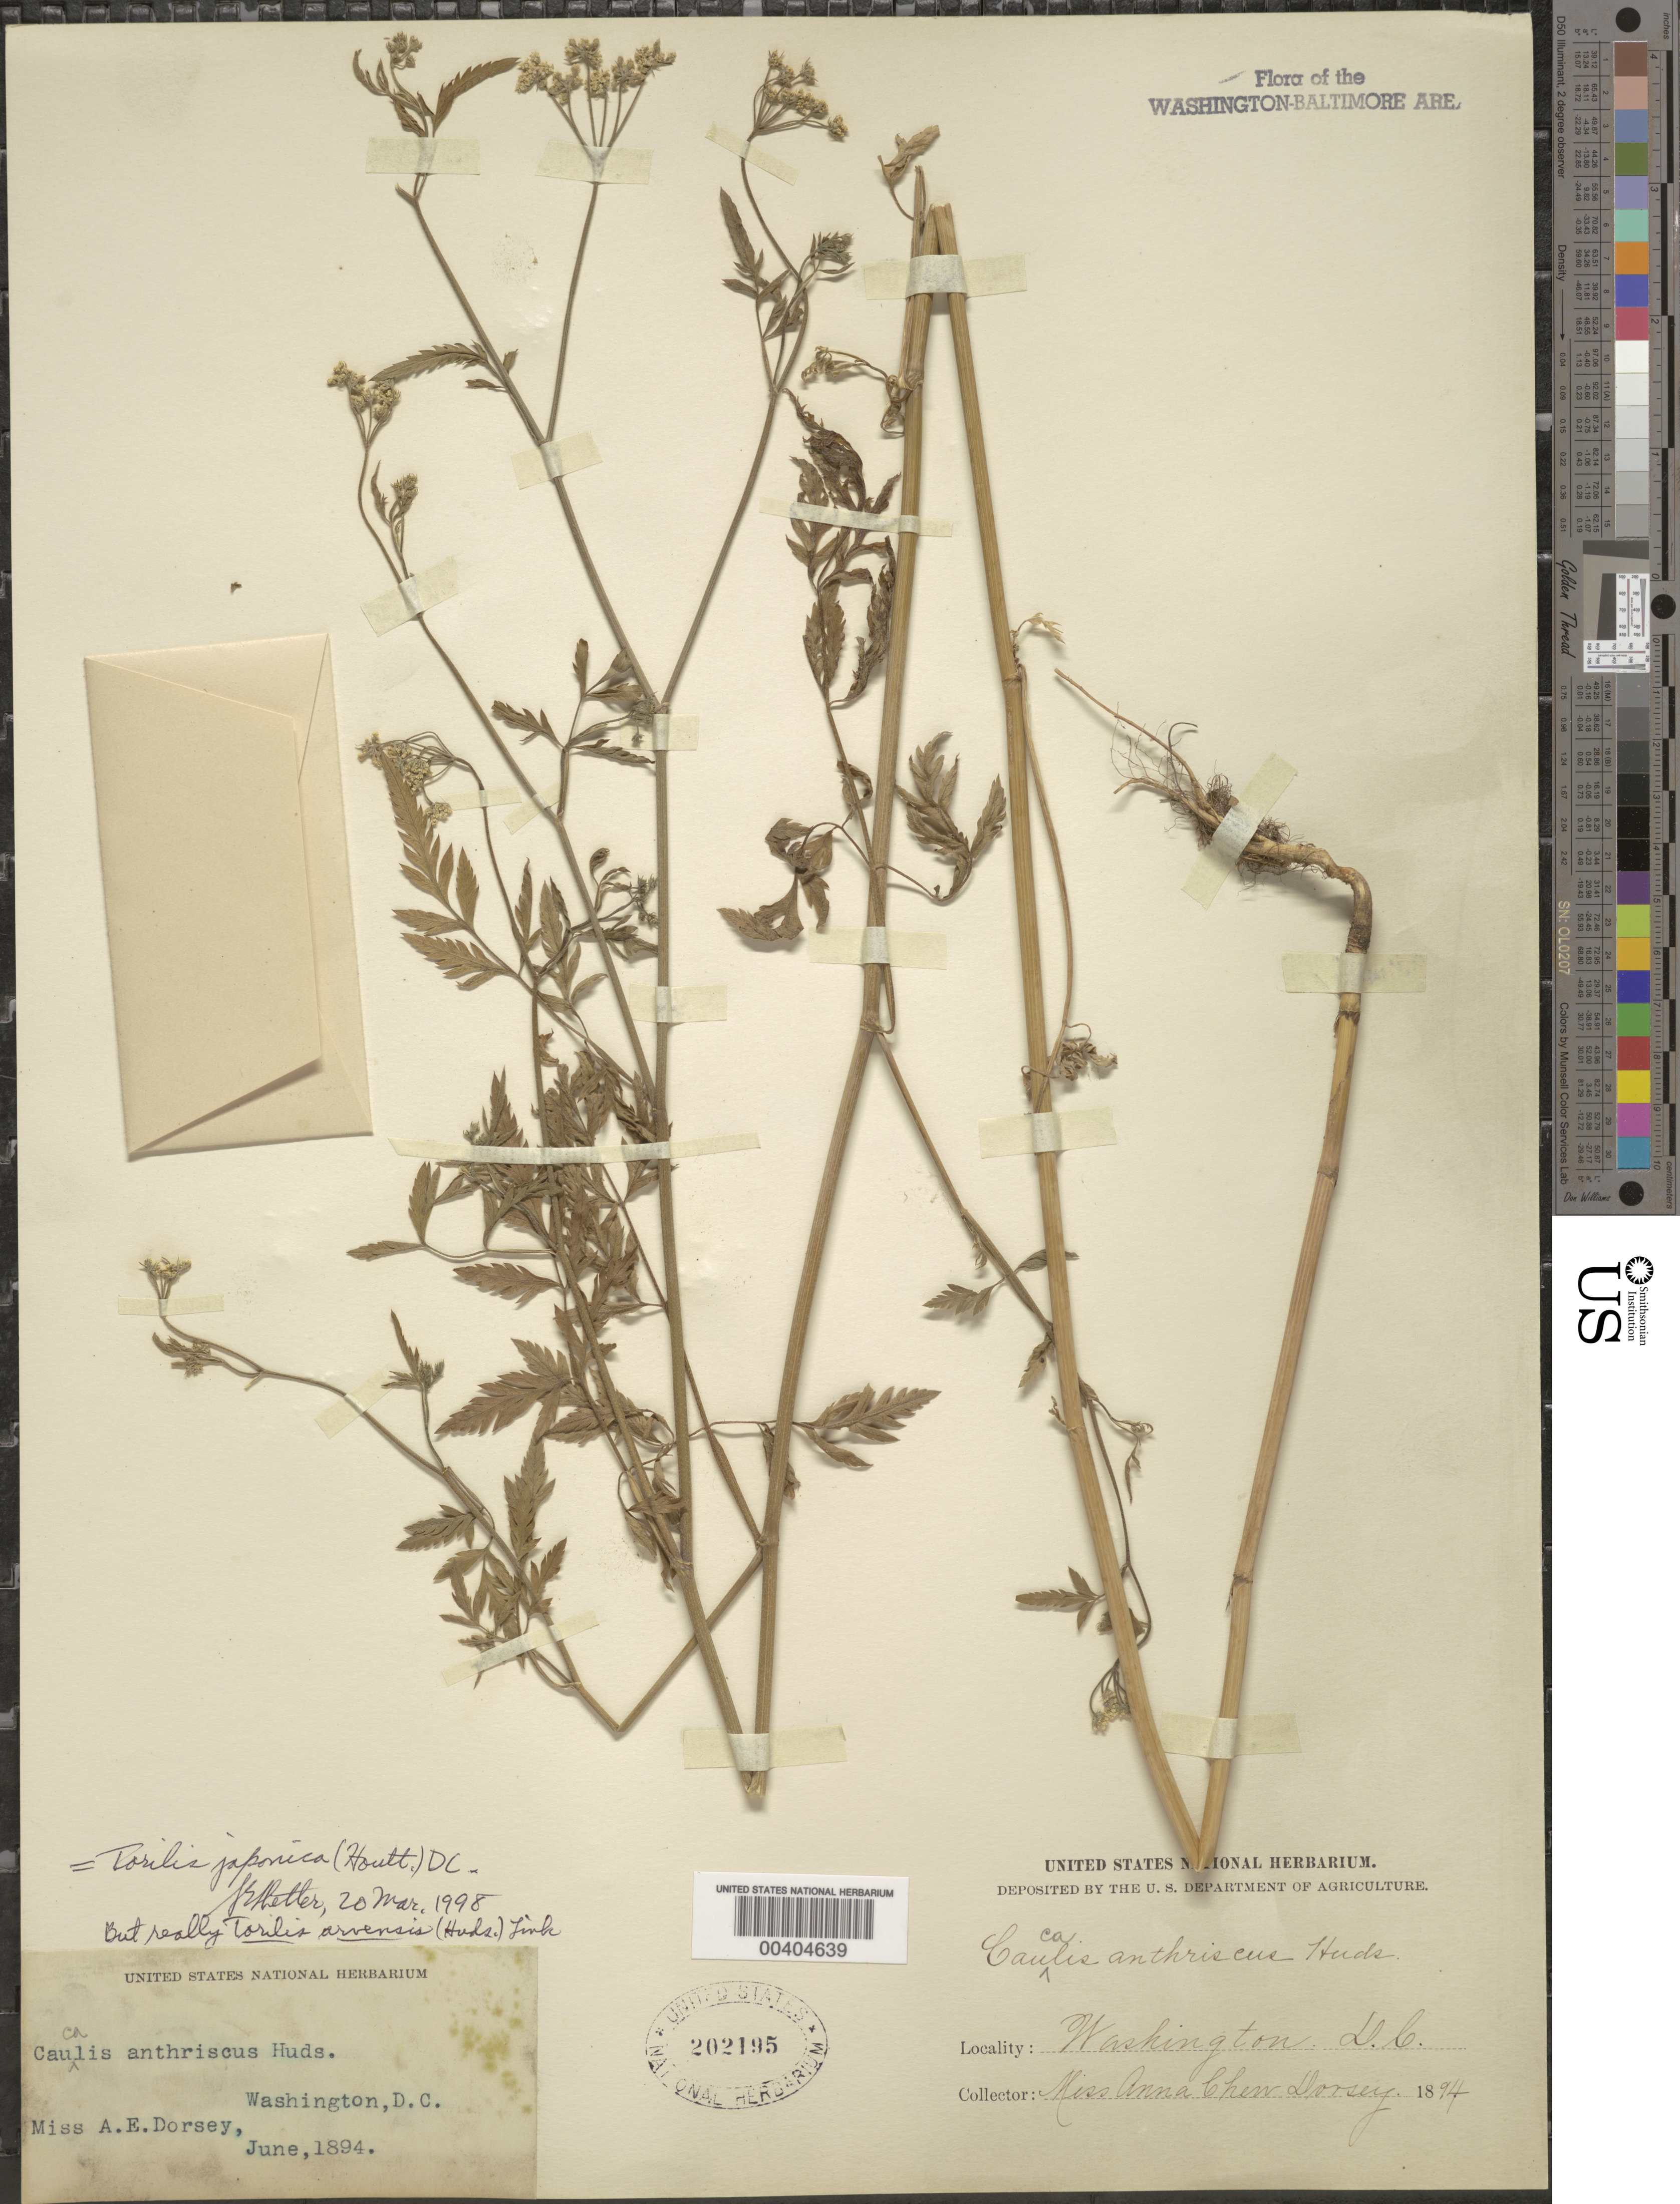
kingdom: Plantae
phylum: Tracheophyta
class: Magnoliopsida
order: Apiales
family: Apiaceae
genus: Torilis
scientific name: Torilis arvensis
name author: (Huds.) Link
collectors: A. Dorsey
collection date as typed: Jun 1894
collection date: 1894-06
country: United States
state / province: District of Columbia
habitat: Waste ground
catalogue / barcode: US 202195